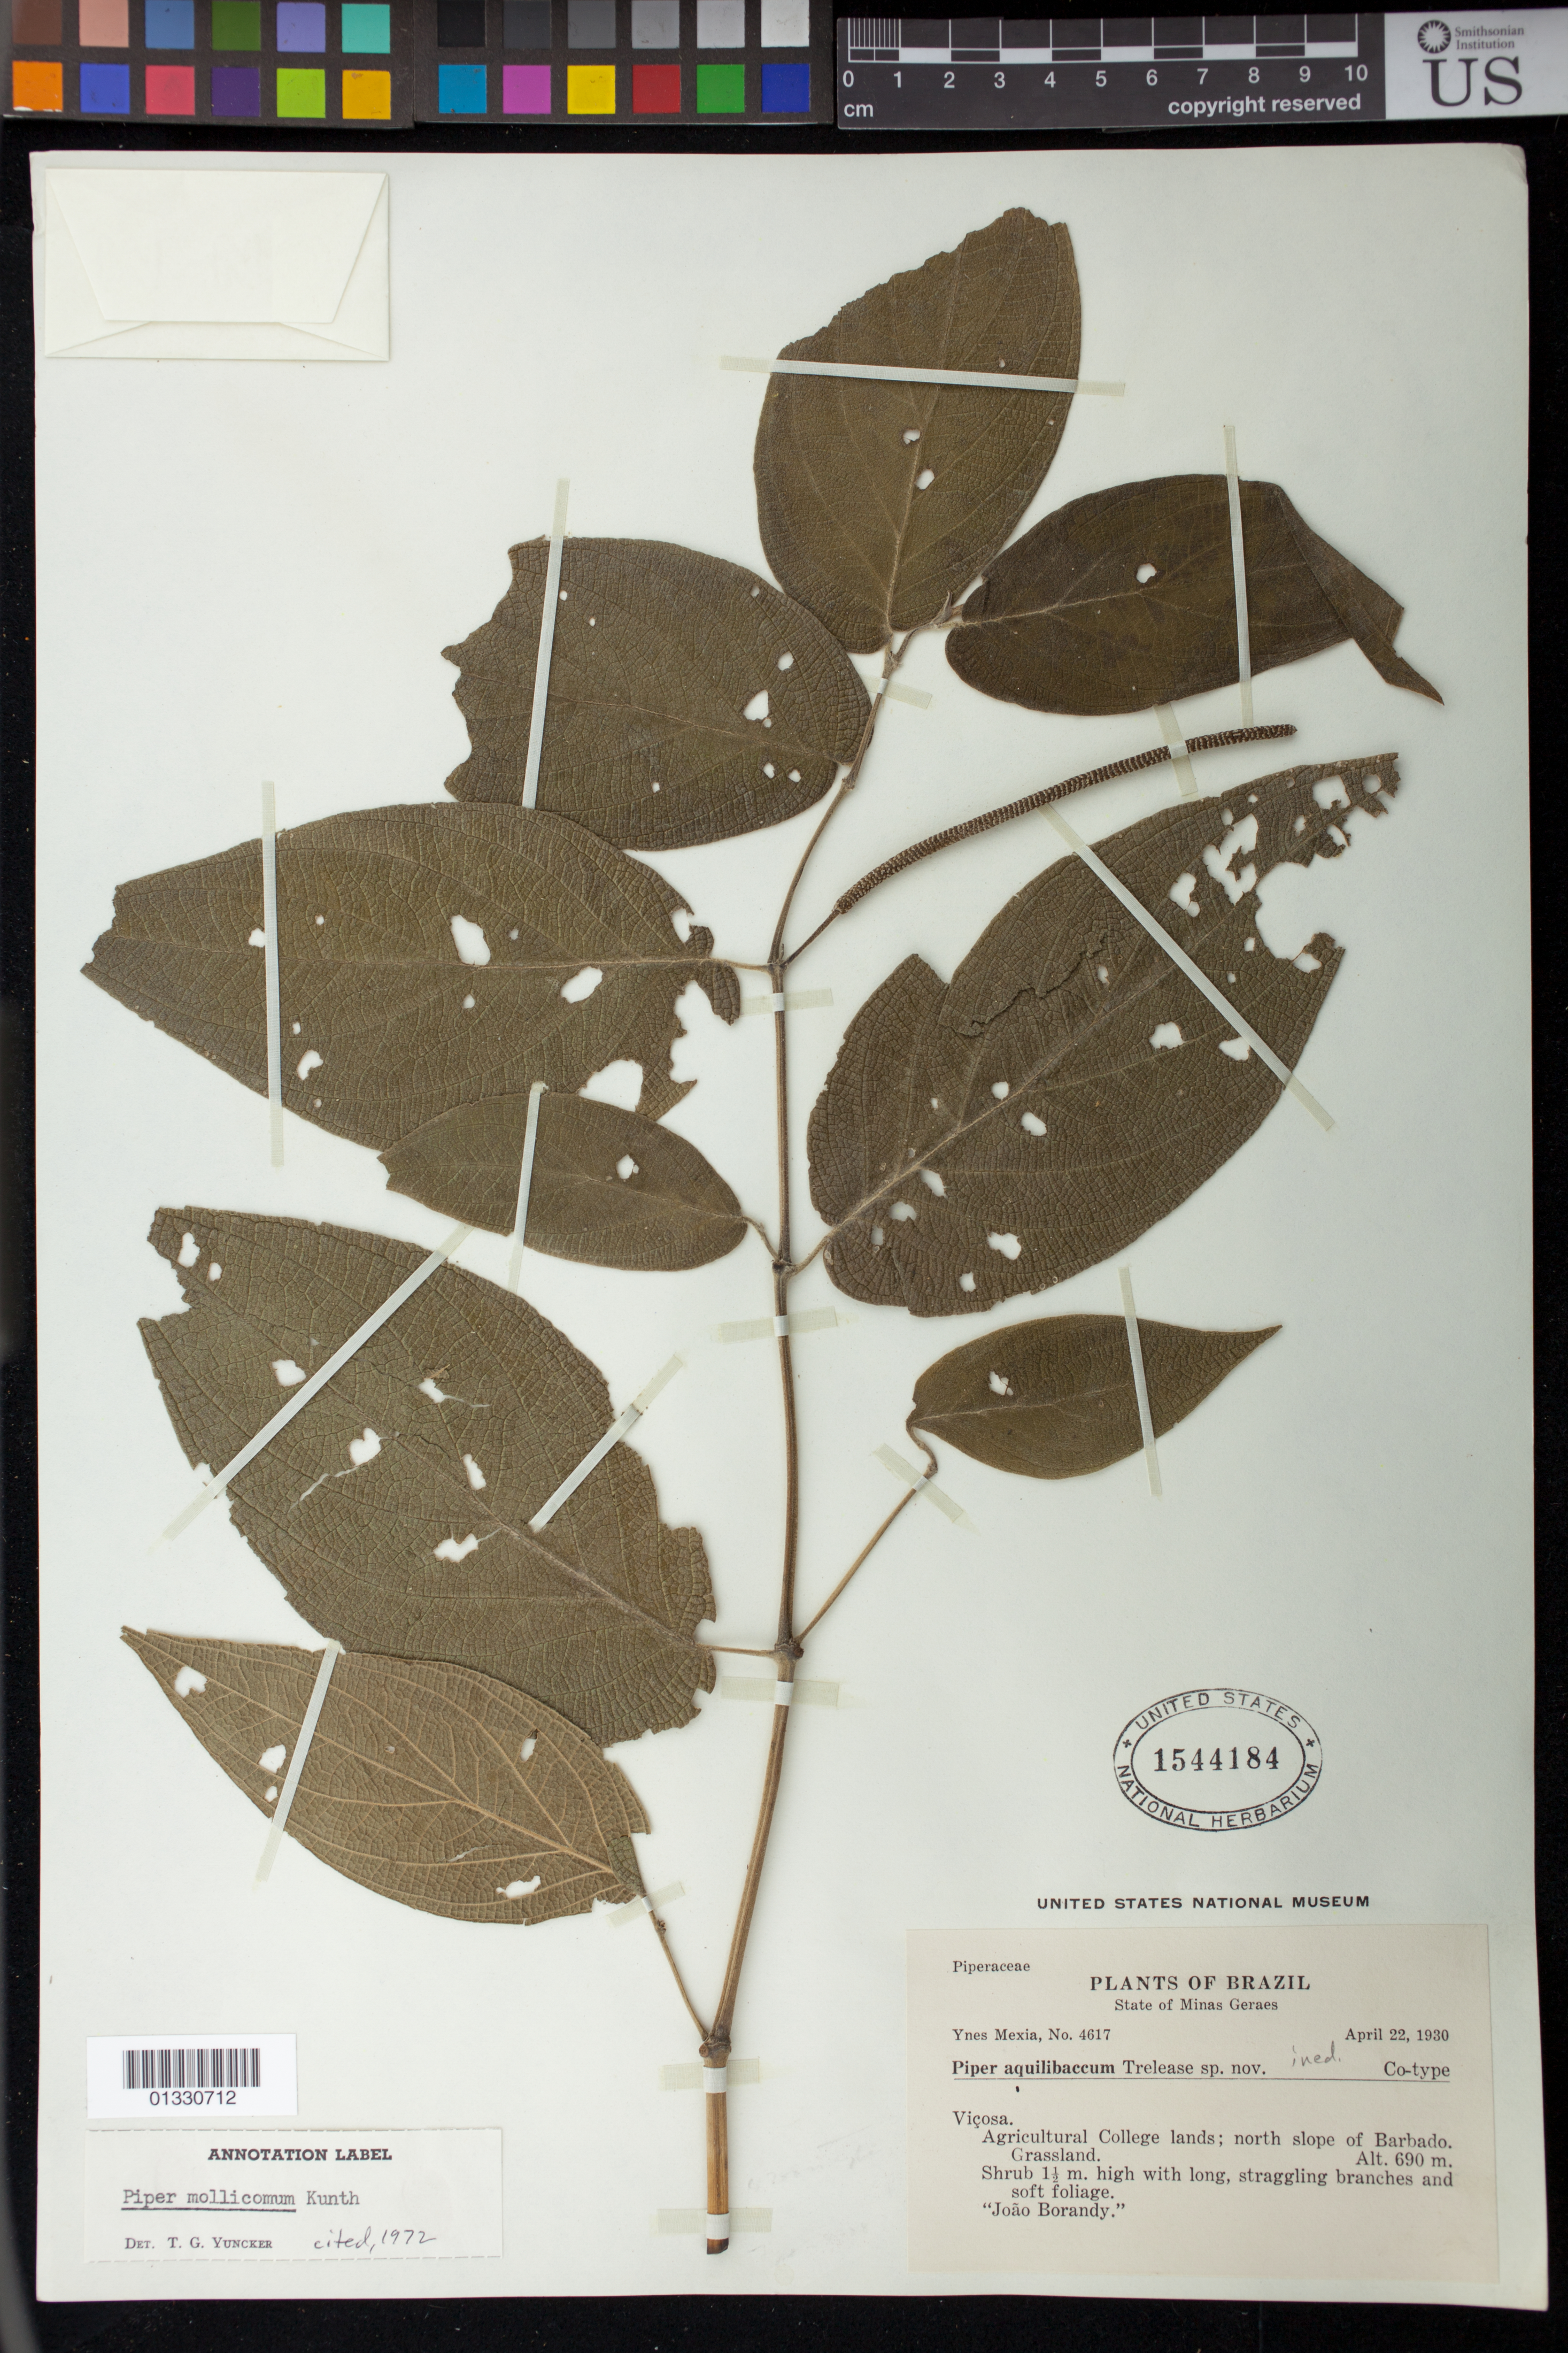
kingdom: Plantae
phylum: Tracheophyta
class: Magnoliopsida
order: Piperales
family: Piperaceae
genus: Piper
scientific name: Piper mollicomum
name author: Kunth ex Steud.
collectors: Y. Mexia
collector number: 4617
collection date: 1930-04-22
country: Brazil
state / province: Minas Gerais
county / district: Viçosa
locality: Agricultural College lands; north slope of Barbado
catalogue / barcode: US 1544184